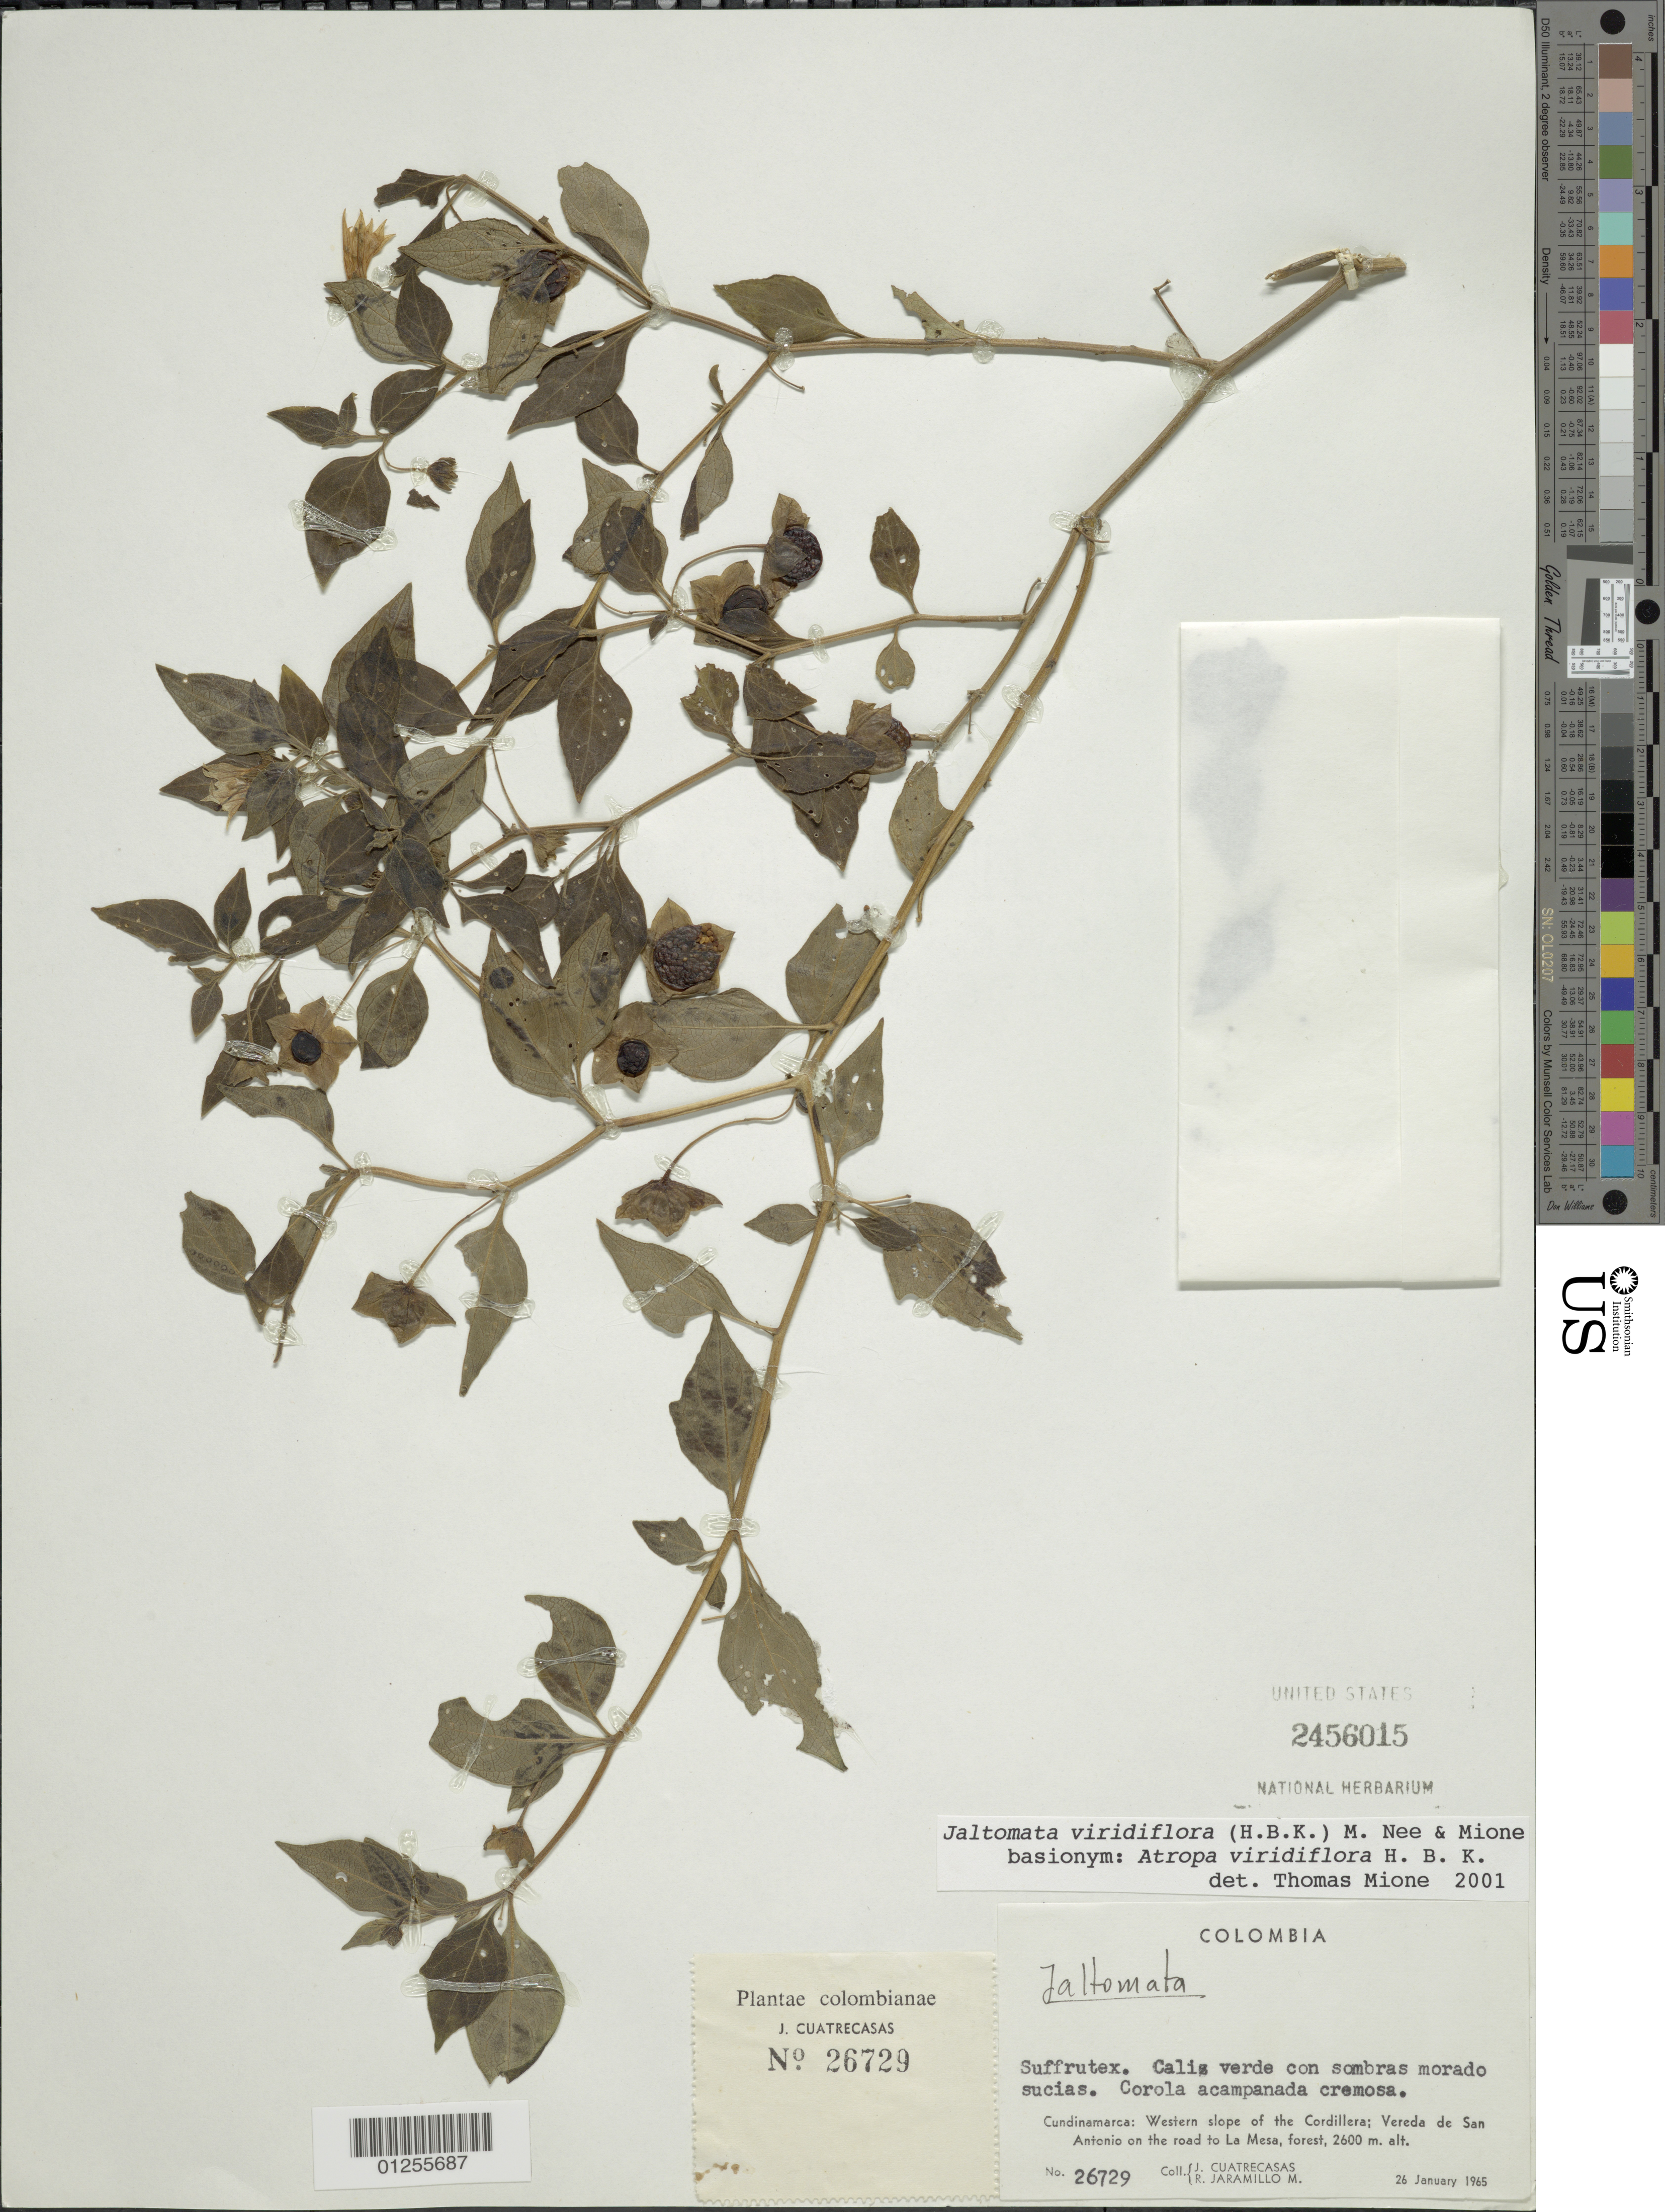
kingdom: Plantae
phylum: Tracheophyta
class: Magnoliopsida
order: Solanales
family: Solanaceae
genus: Jaltomata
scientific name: Jaltomata virdiflora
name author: (Kunth) M. Nee & Mione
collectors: J. Cuatrecasas & R. Jaramillo M.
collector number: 26729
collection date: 1965-01-26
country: Colombia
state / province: Cundinamarca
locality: Western slopes of the Cordillera; Vereda de San Antonio on the road to La Mesa.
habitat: forest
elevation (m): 2600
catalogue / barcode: US 2456015